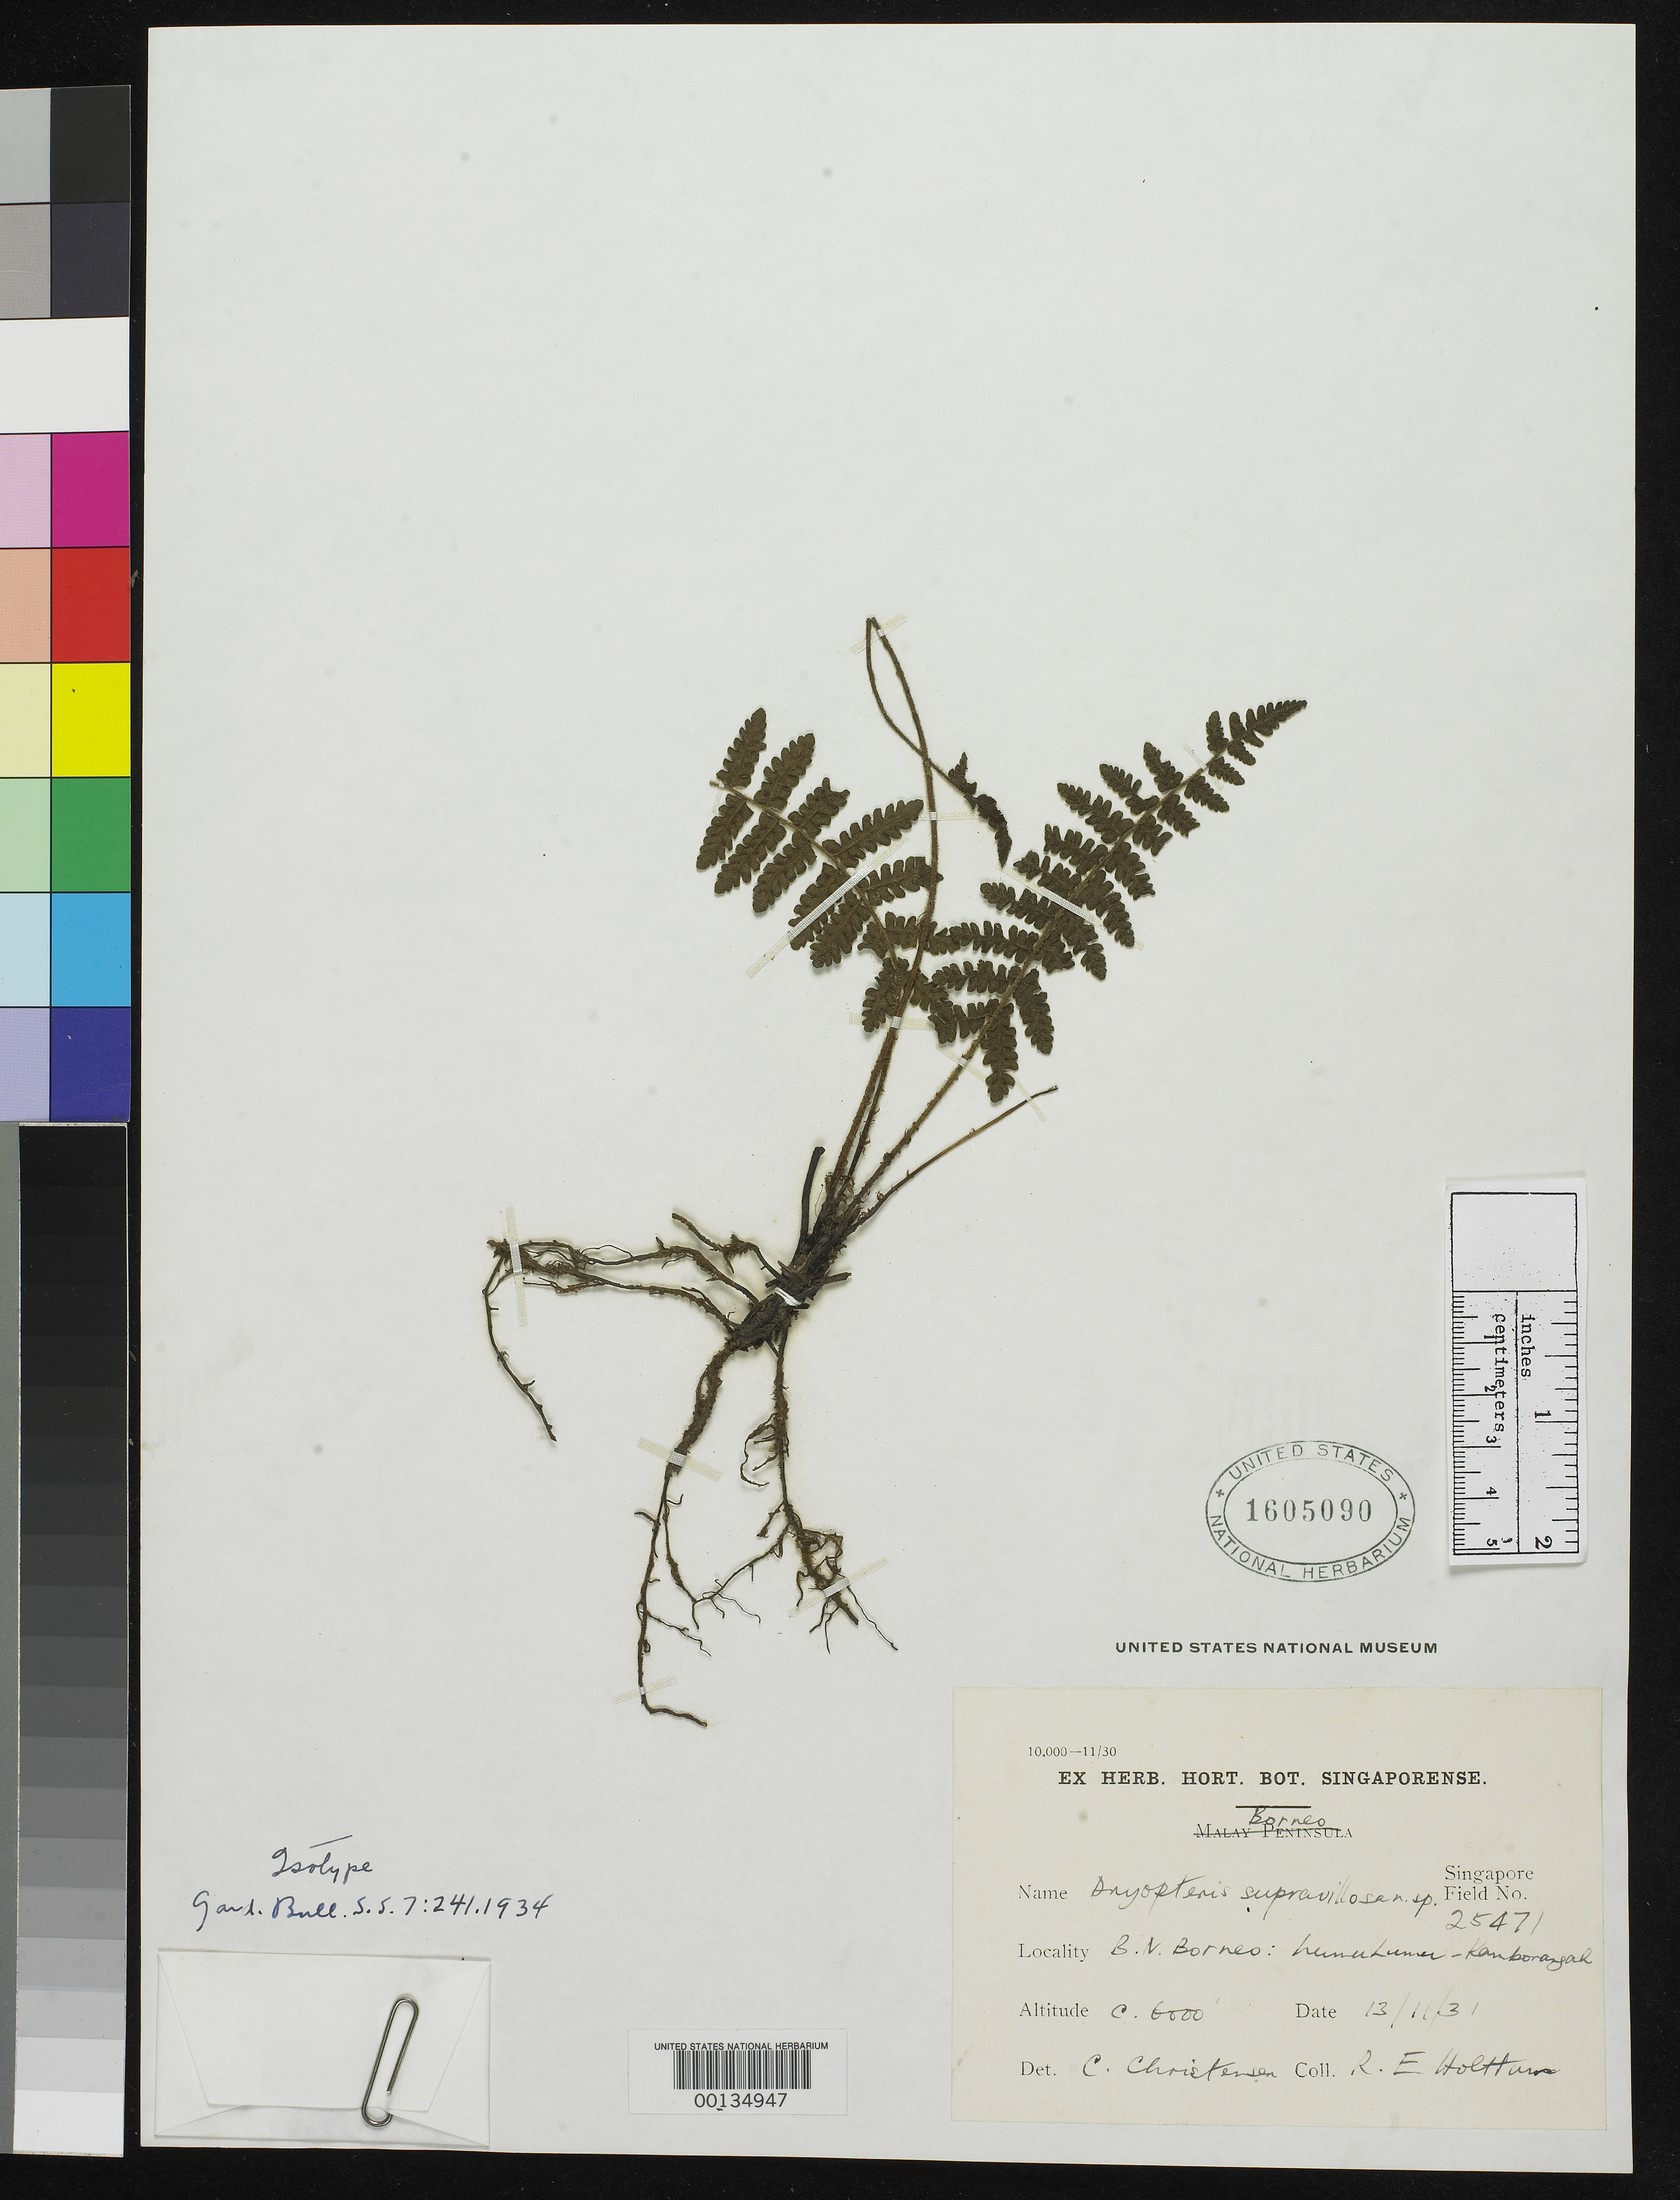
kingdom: Plantae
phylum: Tracheophyta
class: Polypodiopsida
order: Polypodiales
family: Dryopteridaceae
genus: Dryopteris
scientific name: Dryopteris supravillosa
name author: C. Chr.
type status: Type Collection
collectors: R. E. Holttum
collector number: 25471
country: Malaysia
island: Borneo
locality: British North Borneo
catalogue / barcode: US 1605090